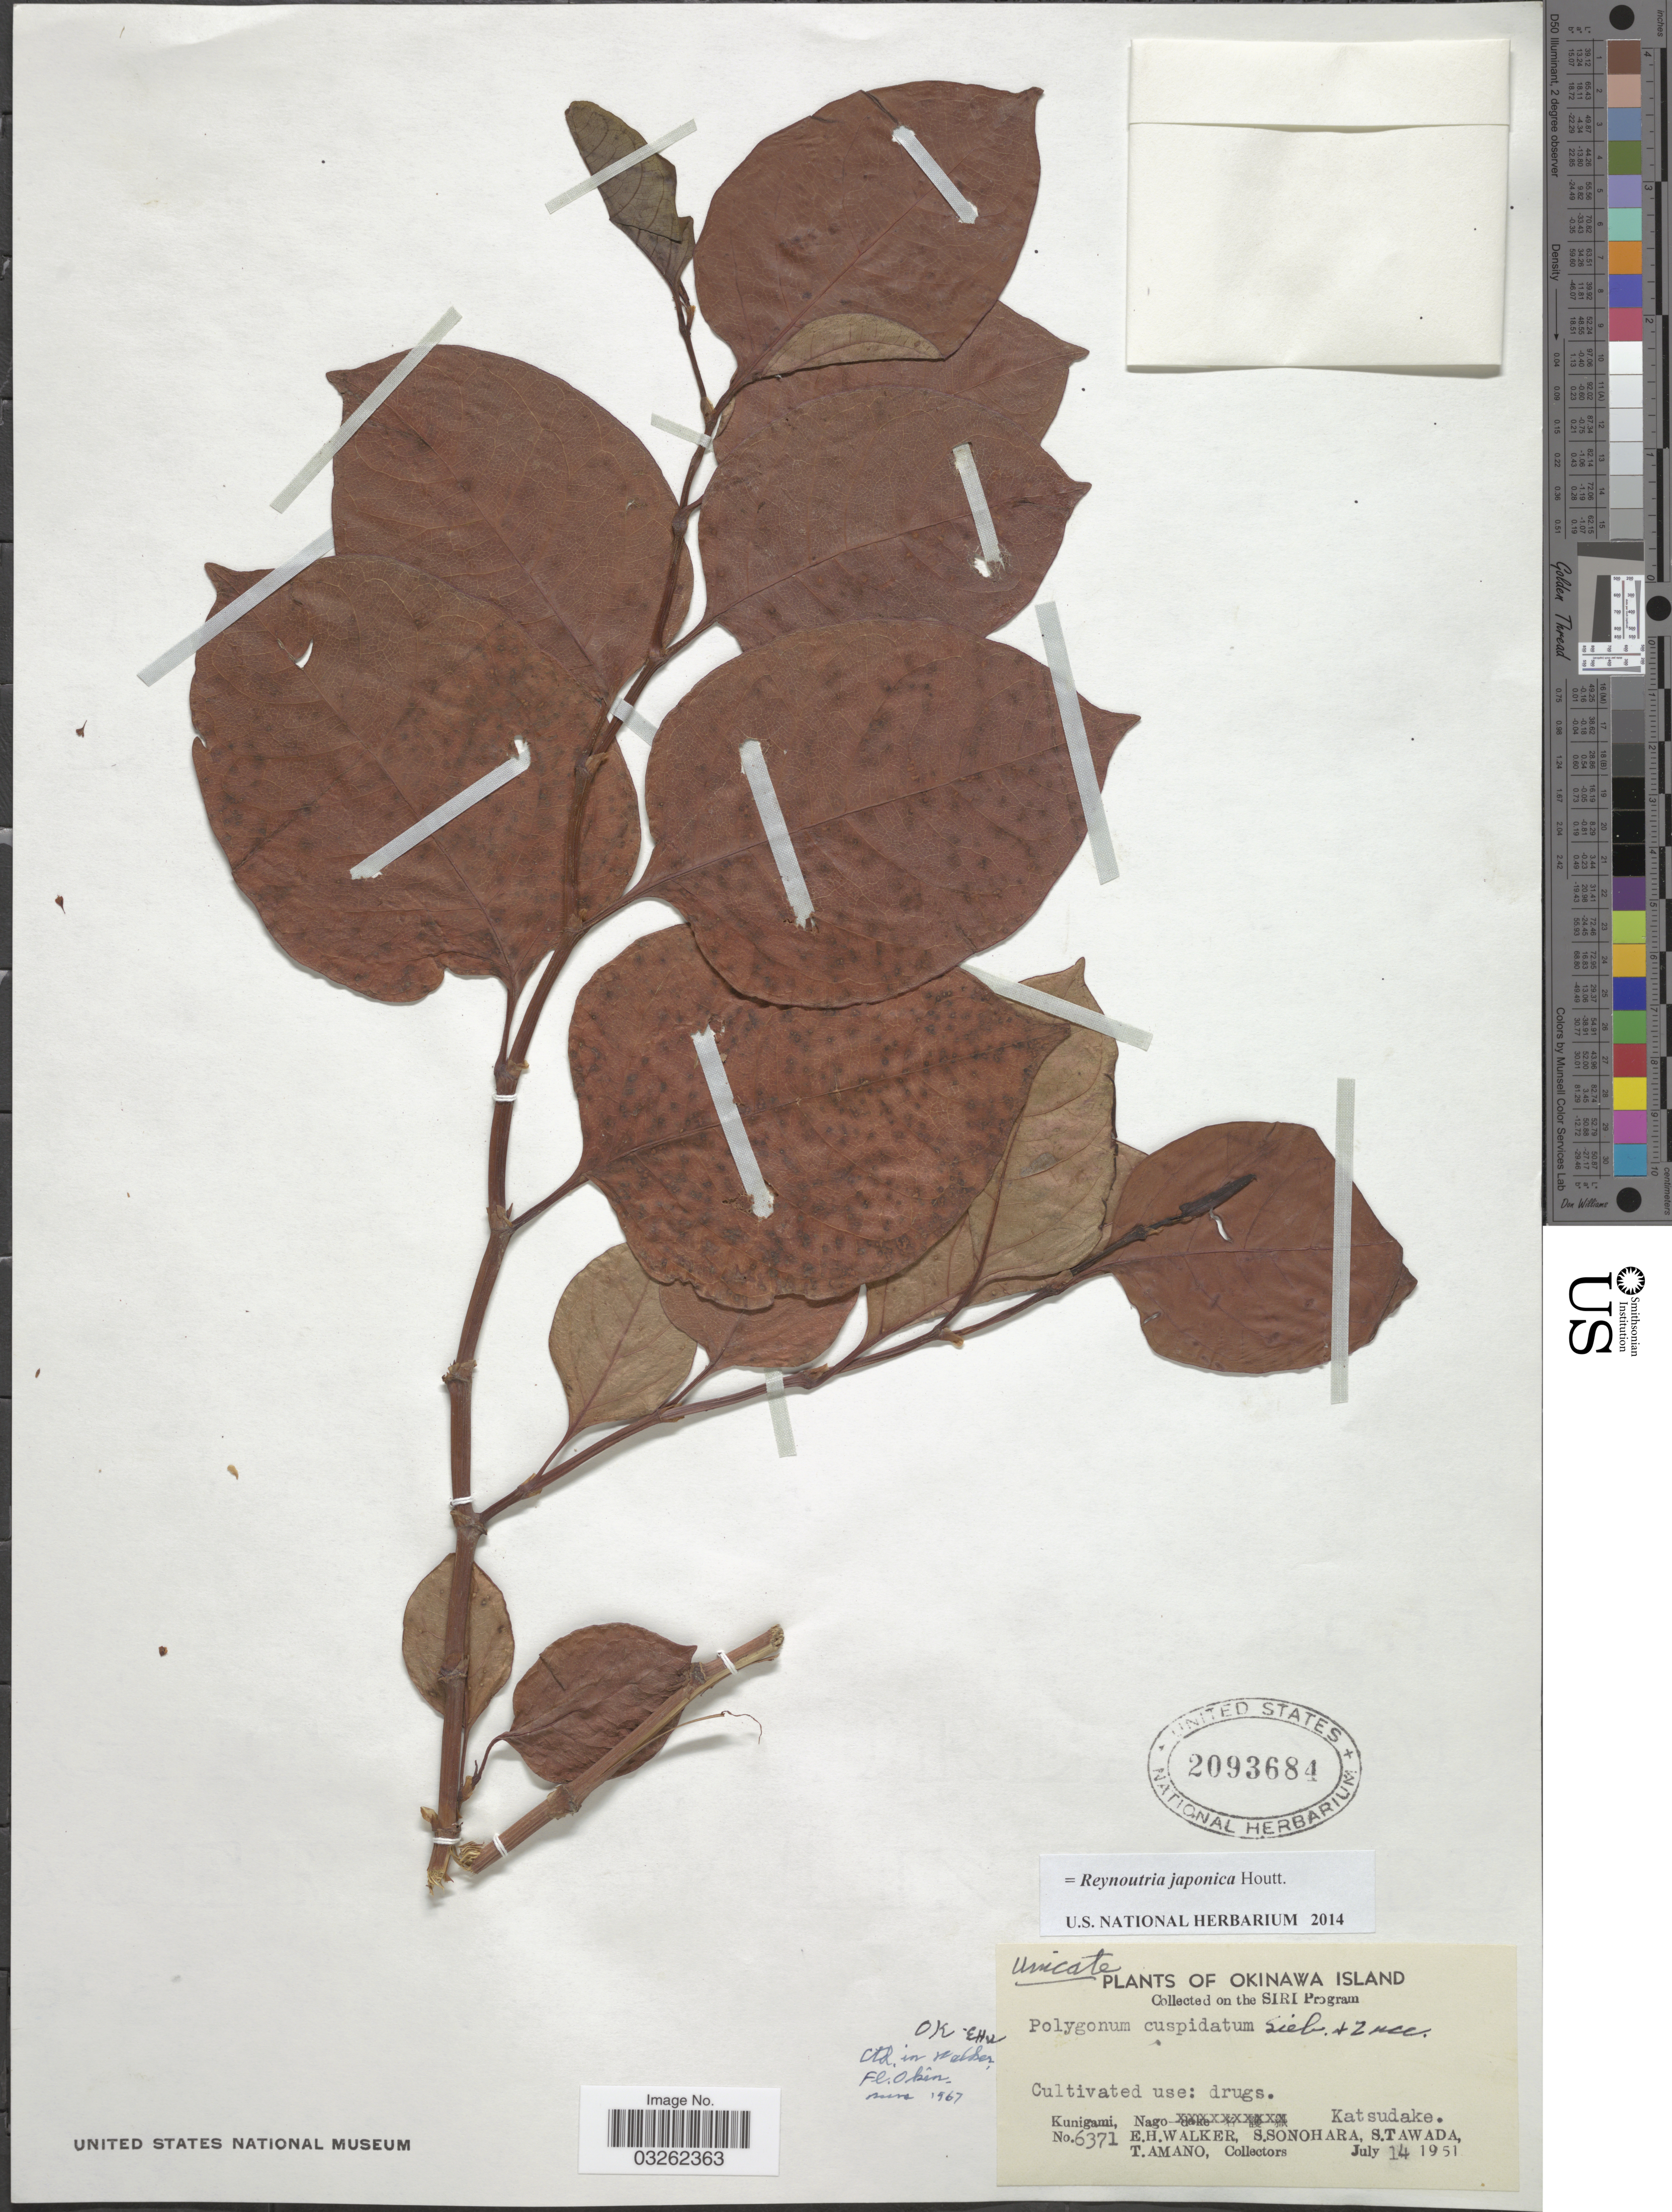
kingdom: Plantae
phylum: Tracheophyta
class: Magnoliopsida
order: Caryophyllales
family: Polygonaceae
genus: Reynoutria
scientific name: Reynoutria japonica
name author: Houtt.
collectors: E. H. Walker, S. Sonohara, S. Tawada & T. Amano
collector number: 6371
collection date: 1951-07-14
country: Japan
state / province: Okinawa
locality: Okinawa Island, Kunigami, Nago Kat sudake.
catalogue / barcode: US 2093684